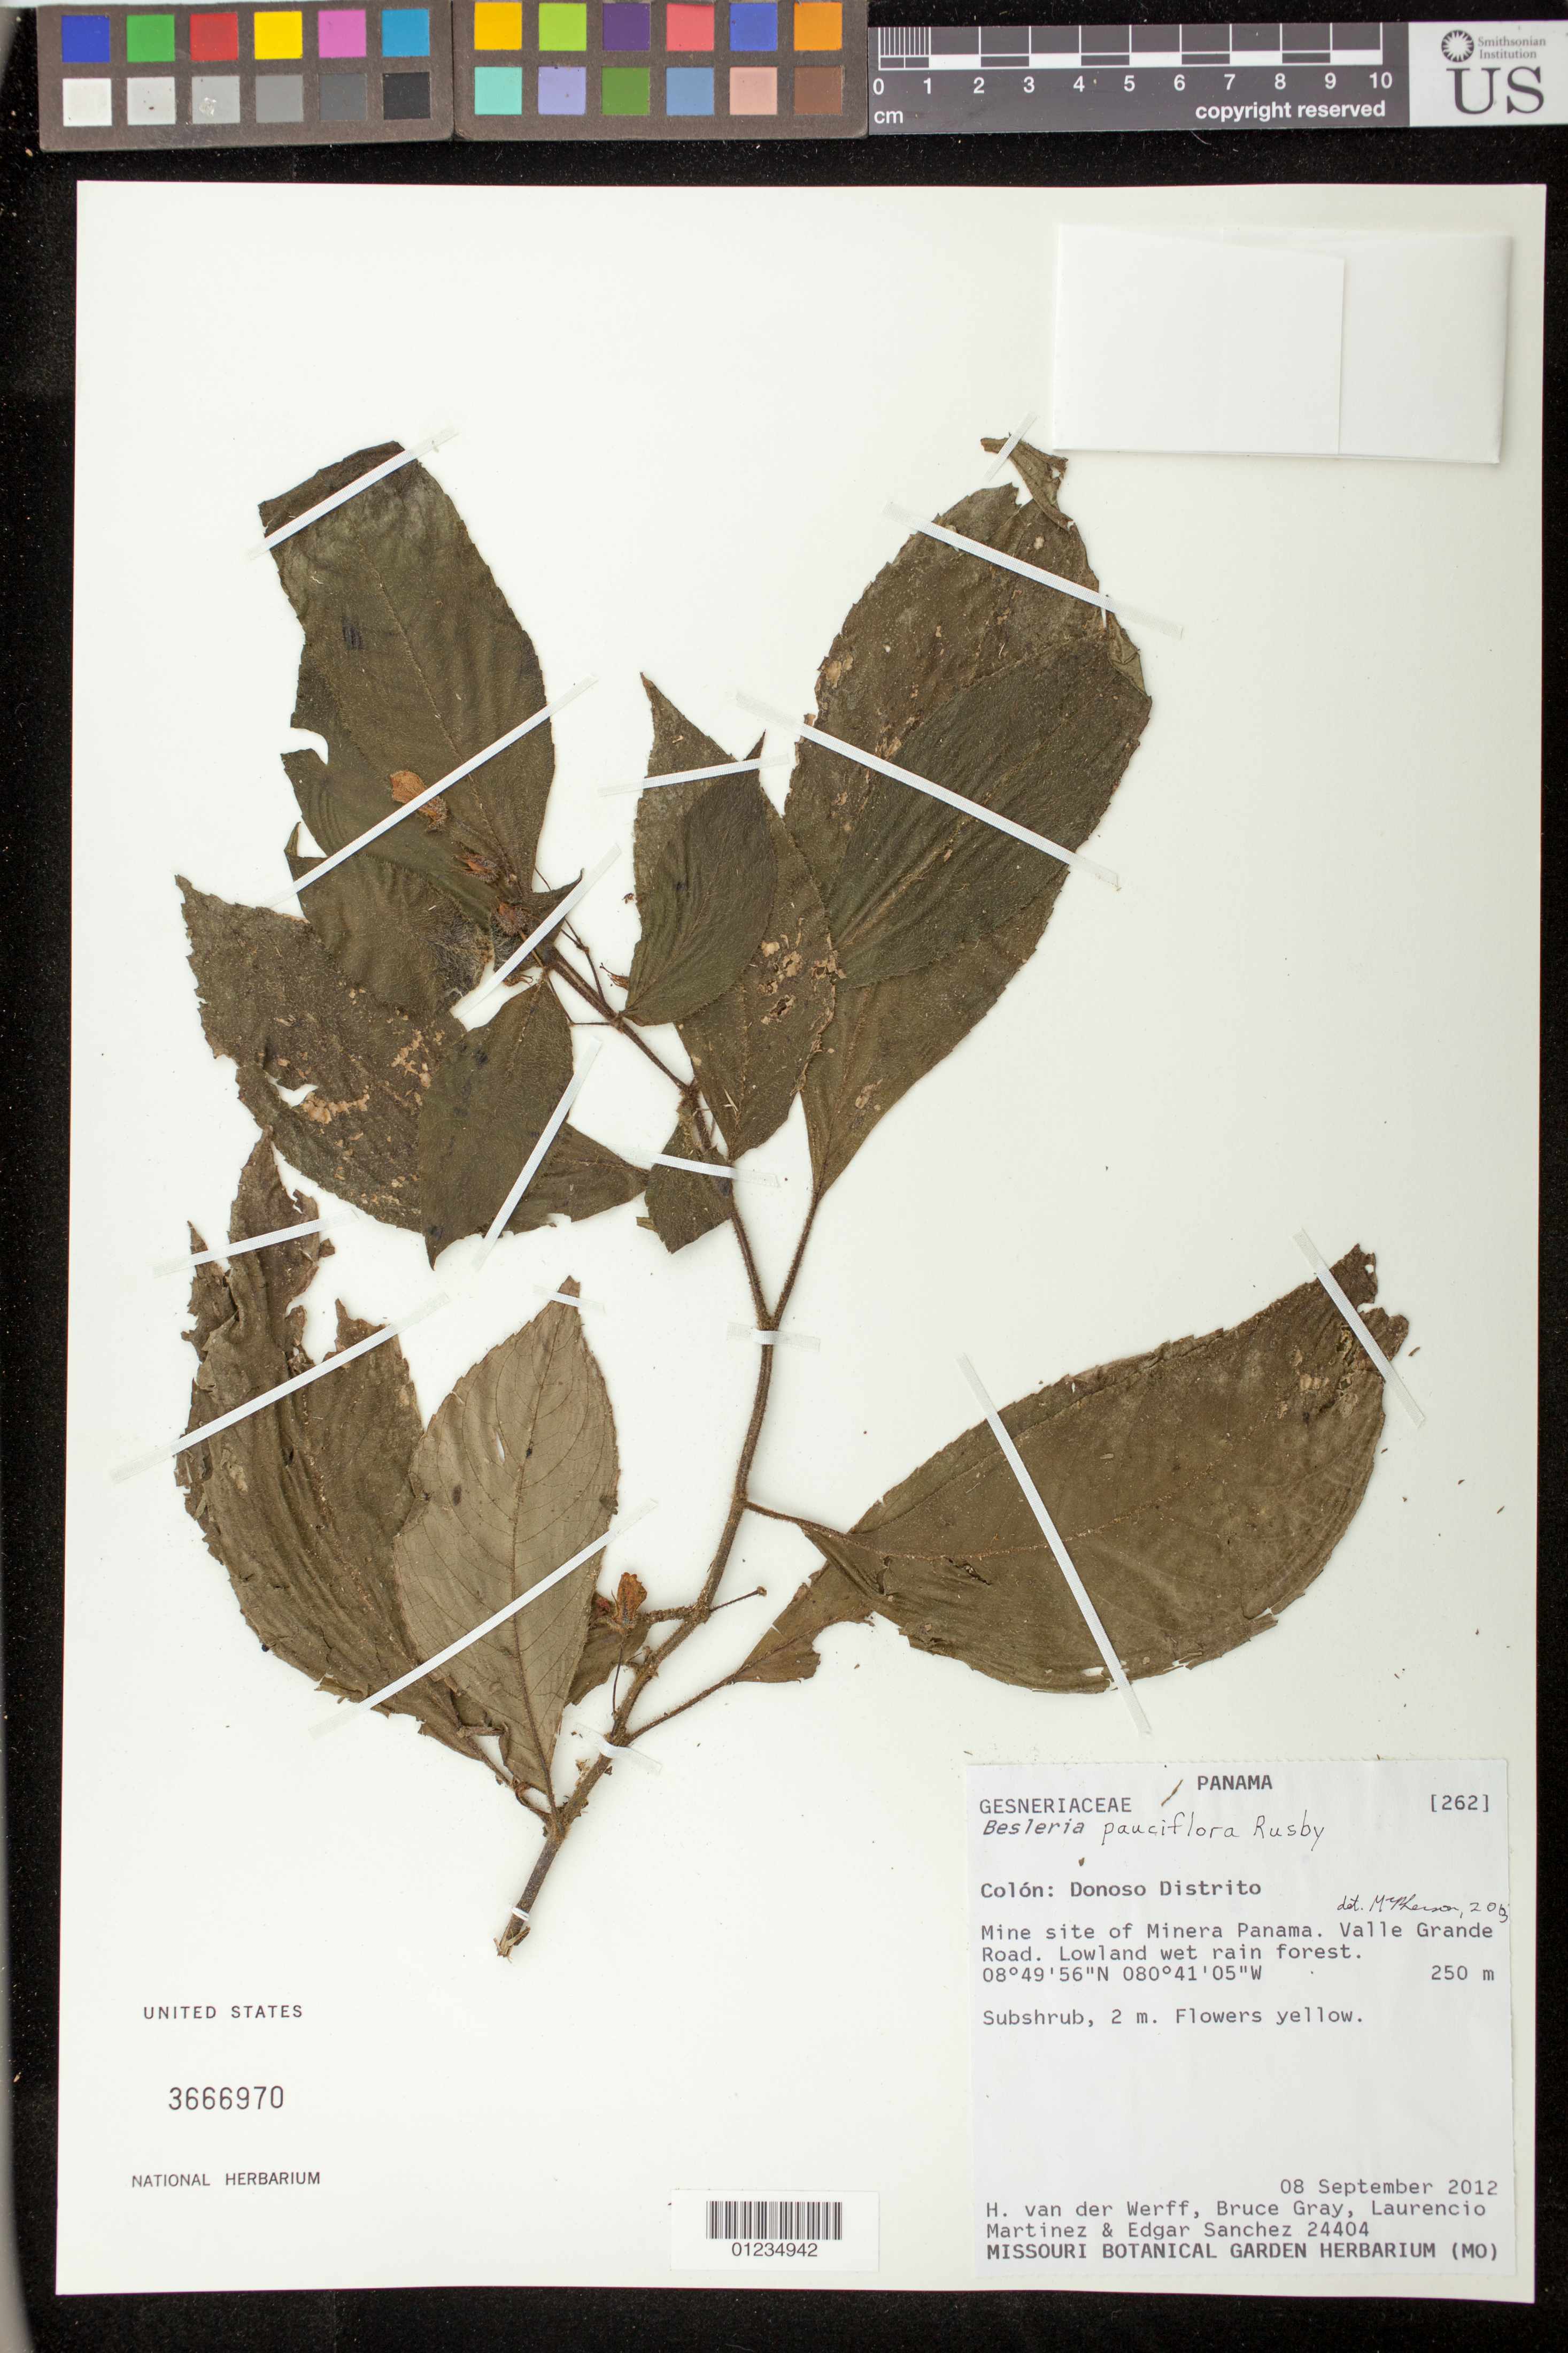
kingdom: Plantae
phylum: Tracheophyta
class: Magnoliopsida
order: Lamiales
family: Gesneriaceae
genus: Besleria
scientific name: Besleria pauciflora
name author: Rusby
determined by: McPherson, --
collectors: H. van der Werff, B. Gray, L. Martinez & E. Sanchez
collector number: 24404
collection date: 2012-09-08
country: Panama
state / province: Colón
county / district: Donoso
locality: Donoso Distrito. Mine site of Minera Panama. Valle Grande Road. Lowland wet rain forest.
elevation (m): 250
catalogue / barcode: US 3666970